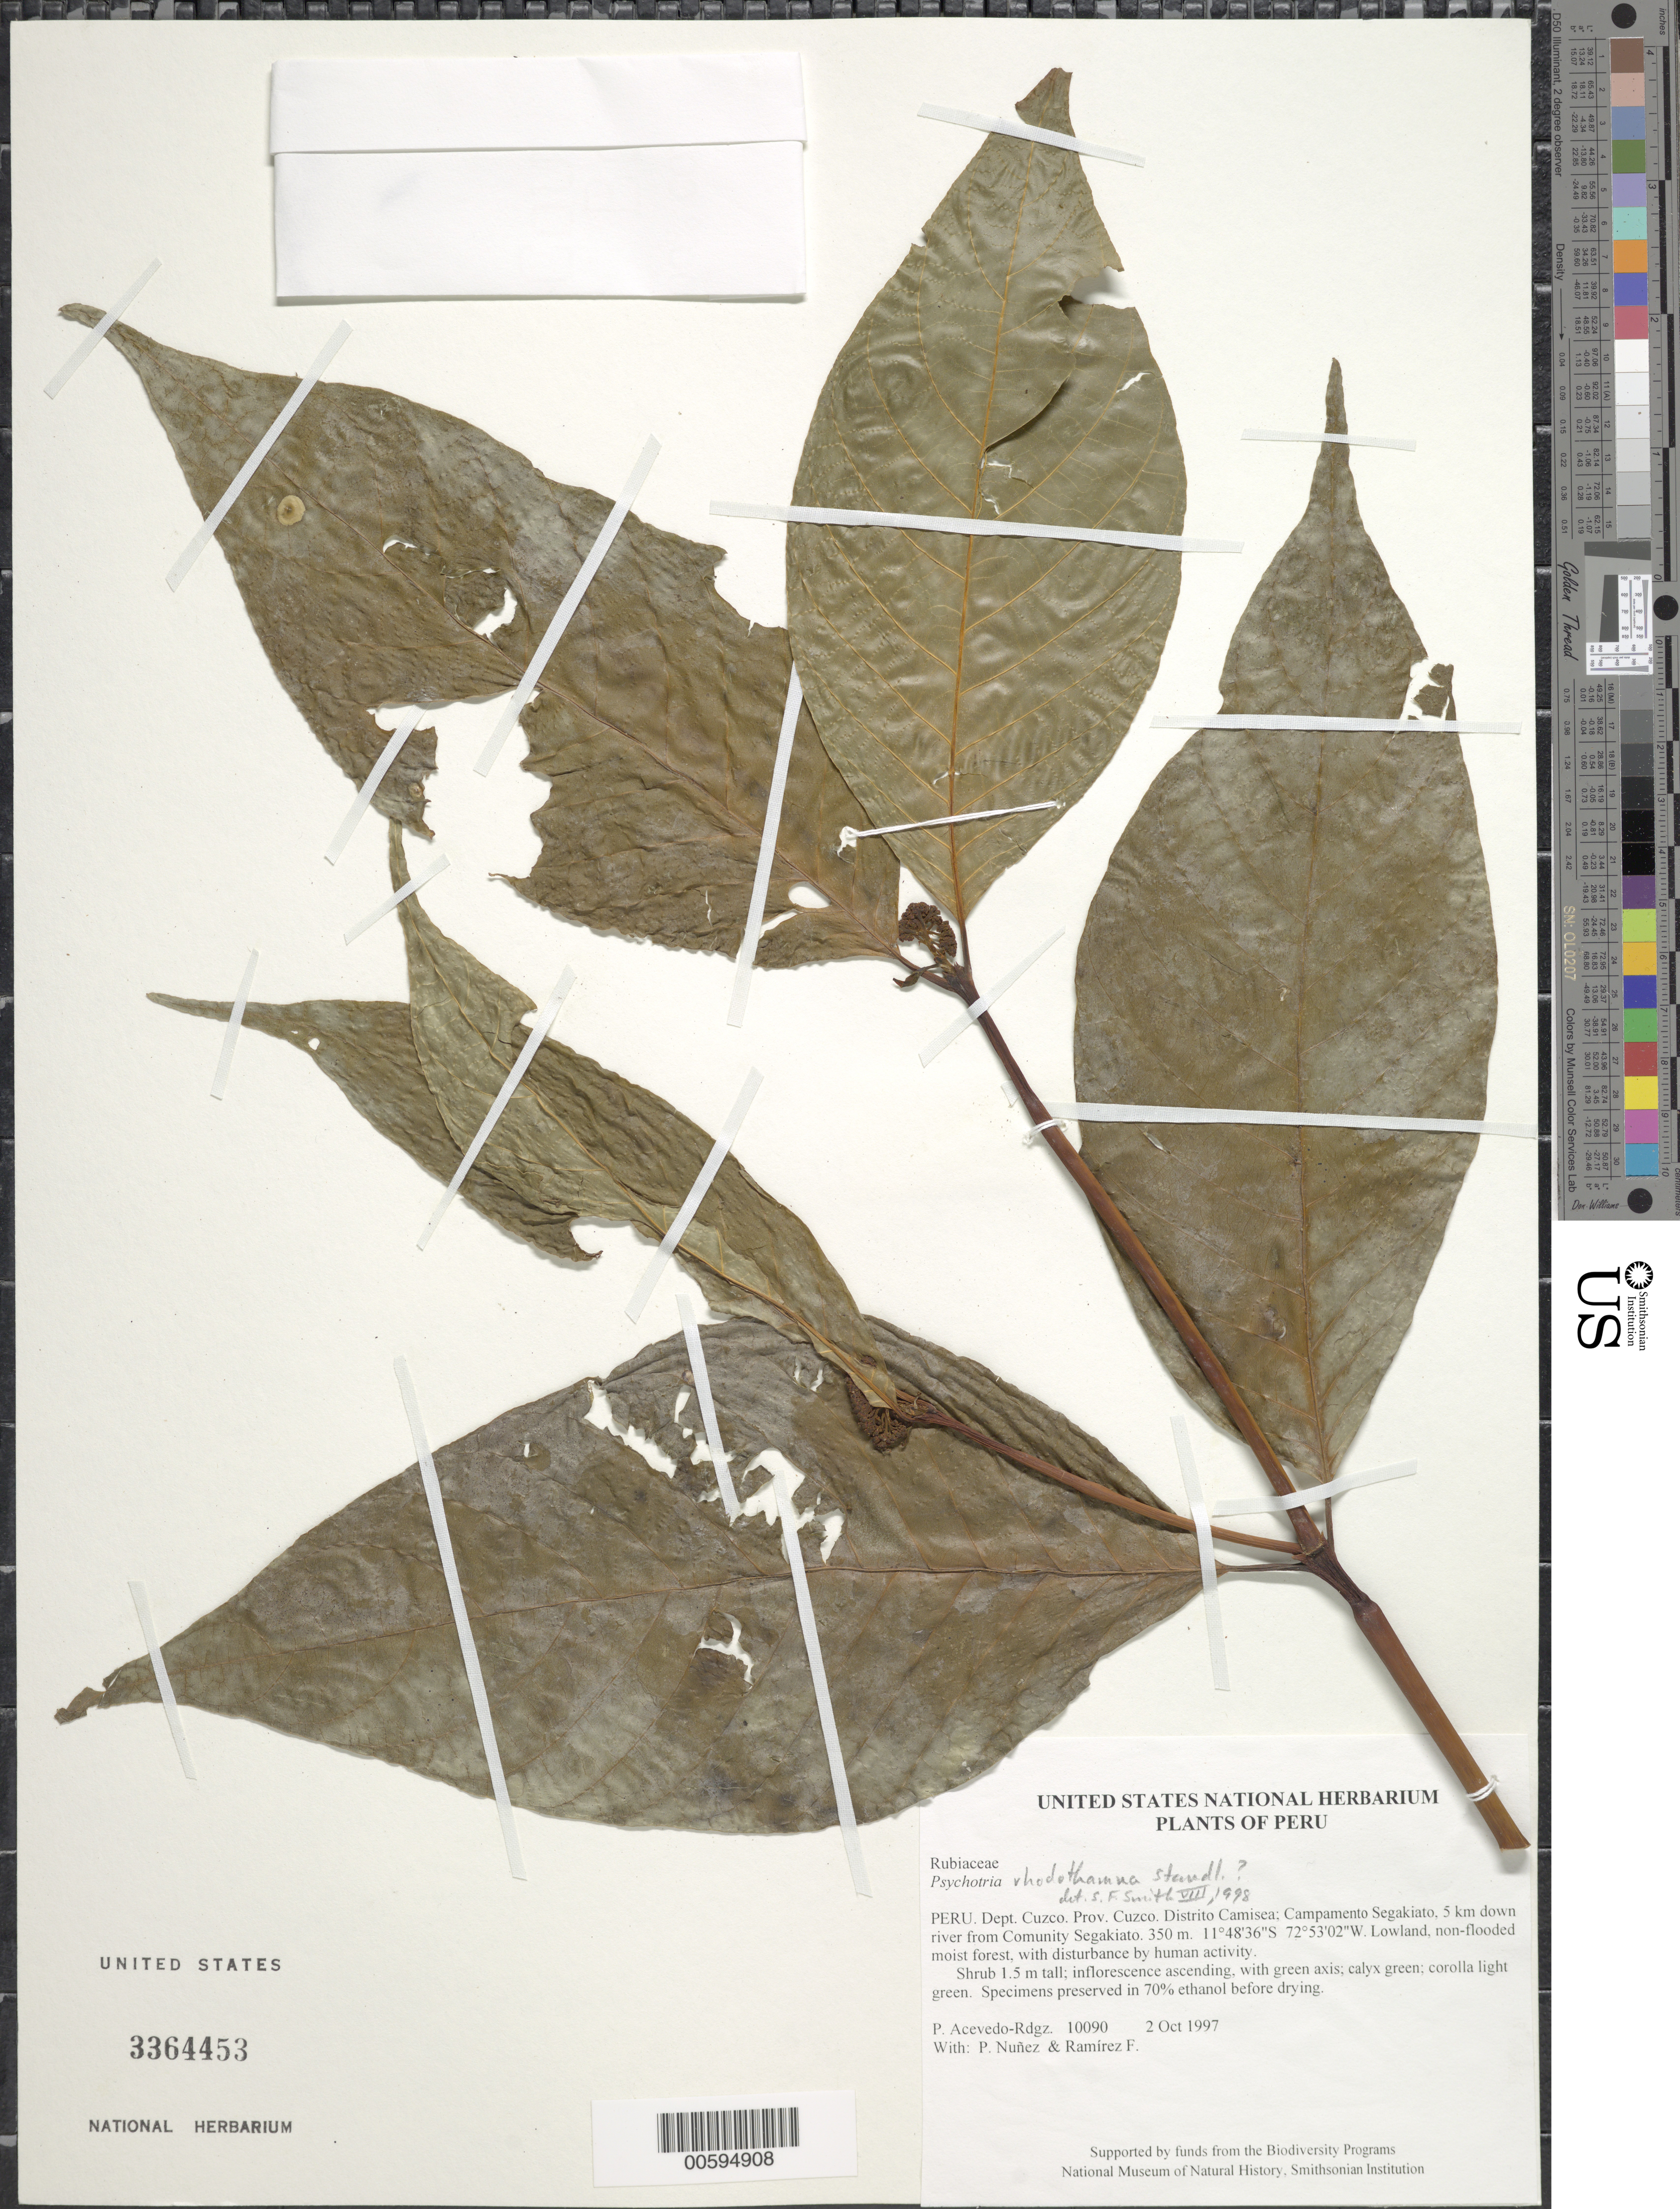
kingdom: Plantae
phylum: Tracheophyta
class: Magnoliopsida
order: Gentianales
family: Rubiaceae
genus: Psychotria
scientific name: Psychotria rhodothamna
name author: Standl.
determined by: Smith, Stephen F., (US), NMNH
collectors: P. Acevedo-Rodr., P. Nuñez V. & F. Ramirez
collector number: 10090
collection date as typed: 02 Oct 1997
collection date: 1997-10-02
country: Peru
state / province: Cusco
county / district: Cusco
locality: Distrito Camisea; Campamento Segakiato, 5 km down river from Comunity Segakiato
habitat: Lowland, non-flooded moist forest, with disturbance by human activity.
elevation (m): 350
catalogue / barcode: US 3364453